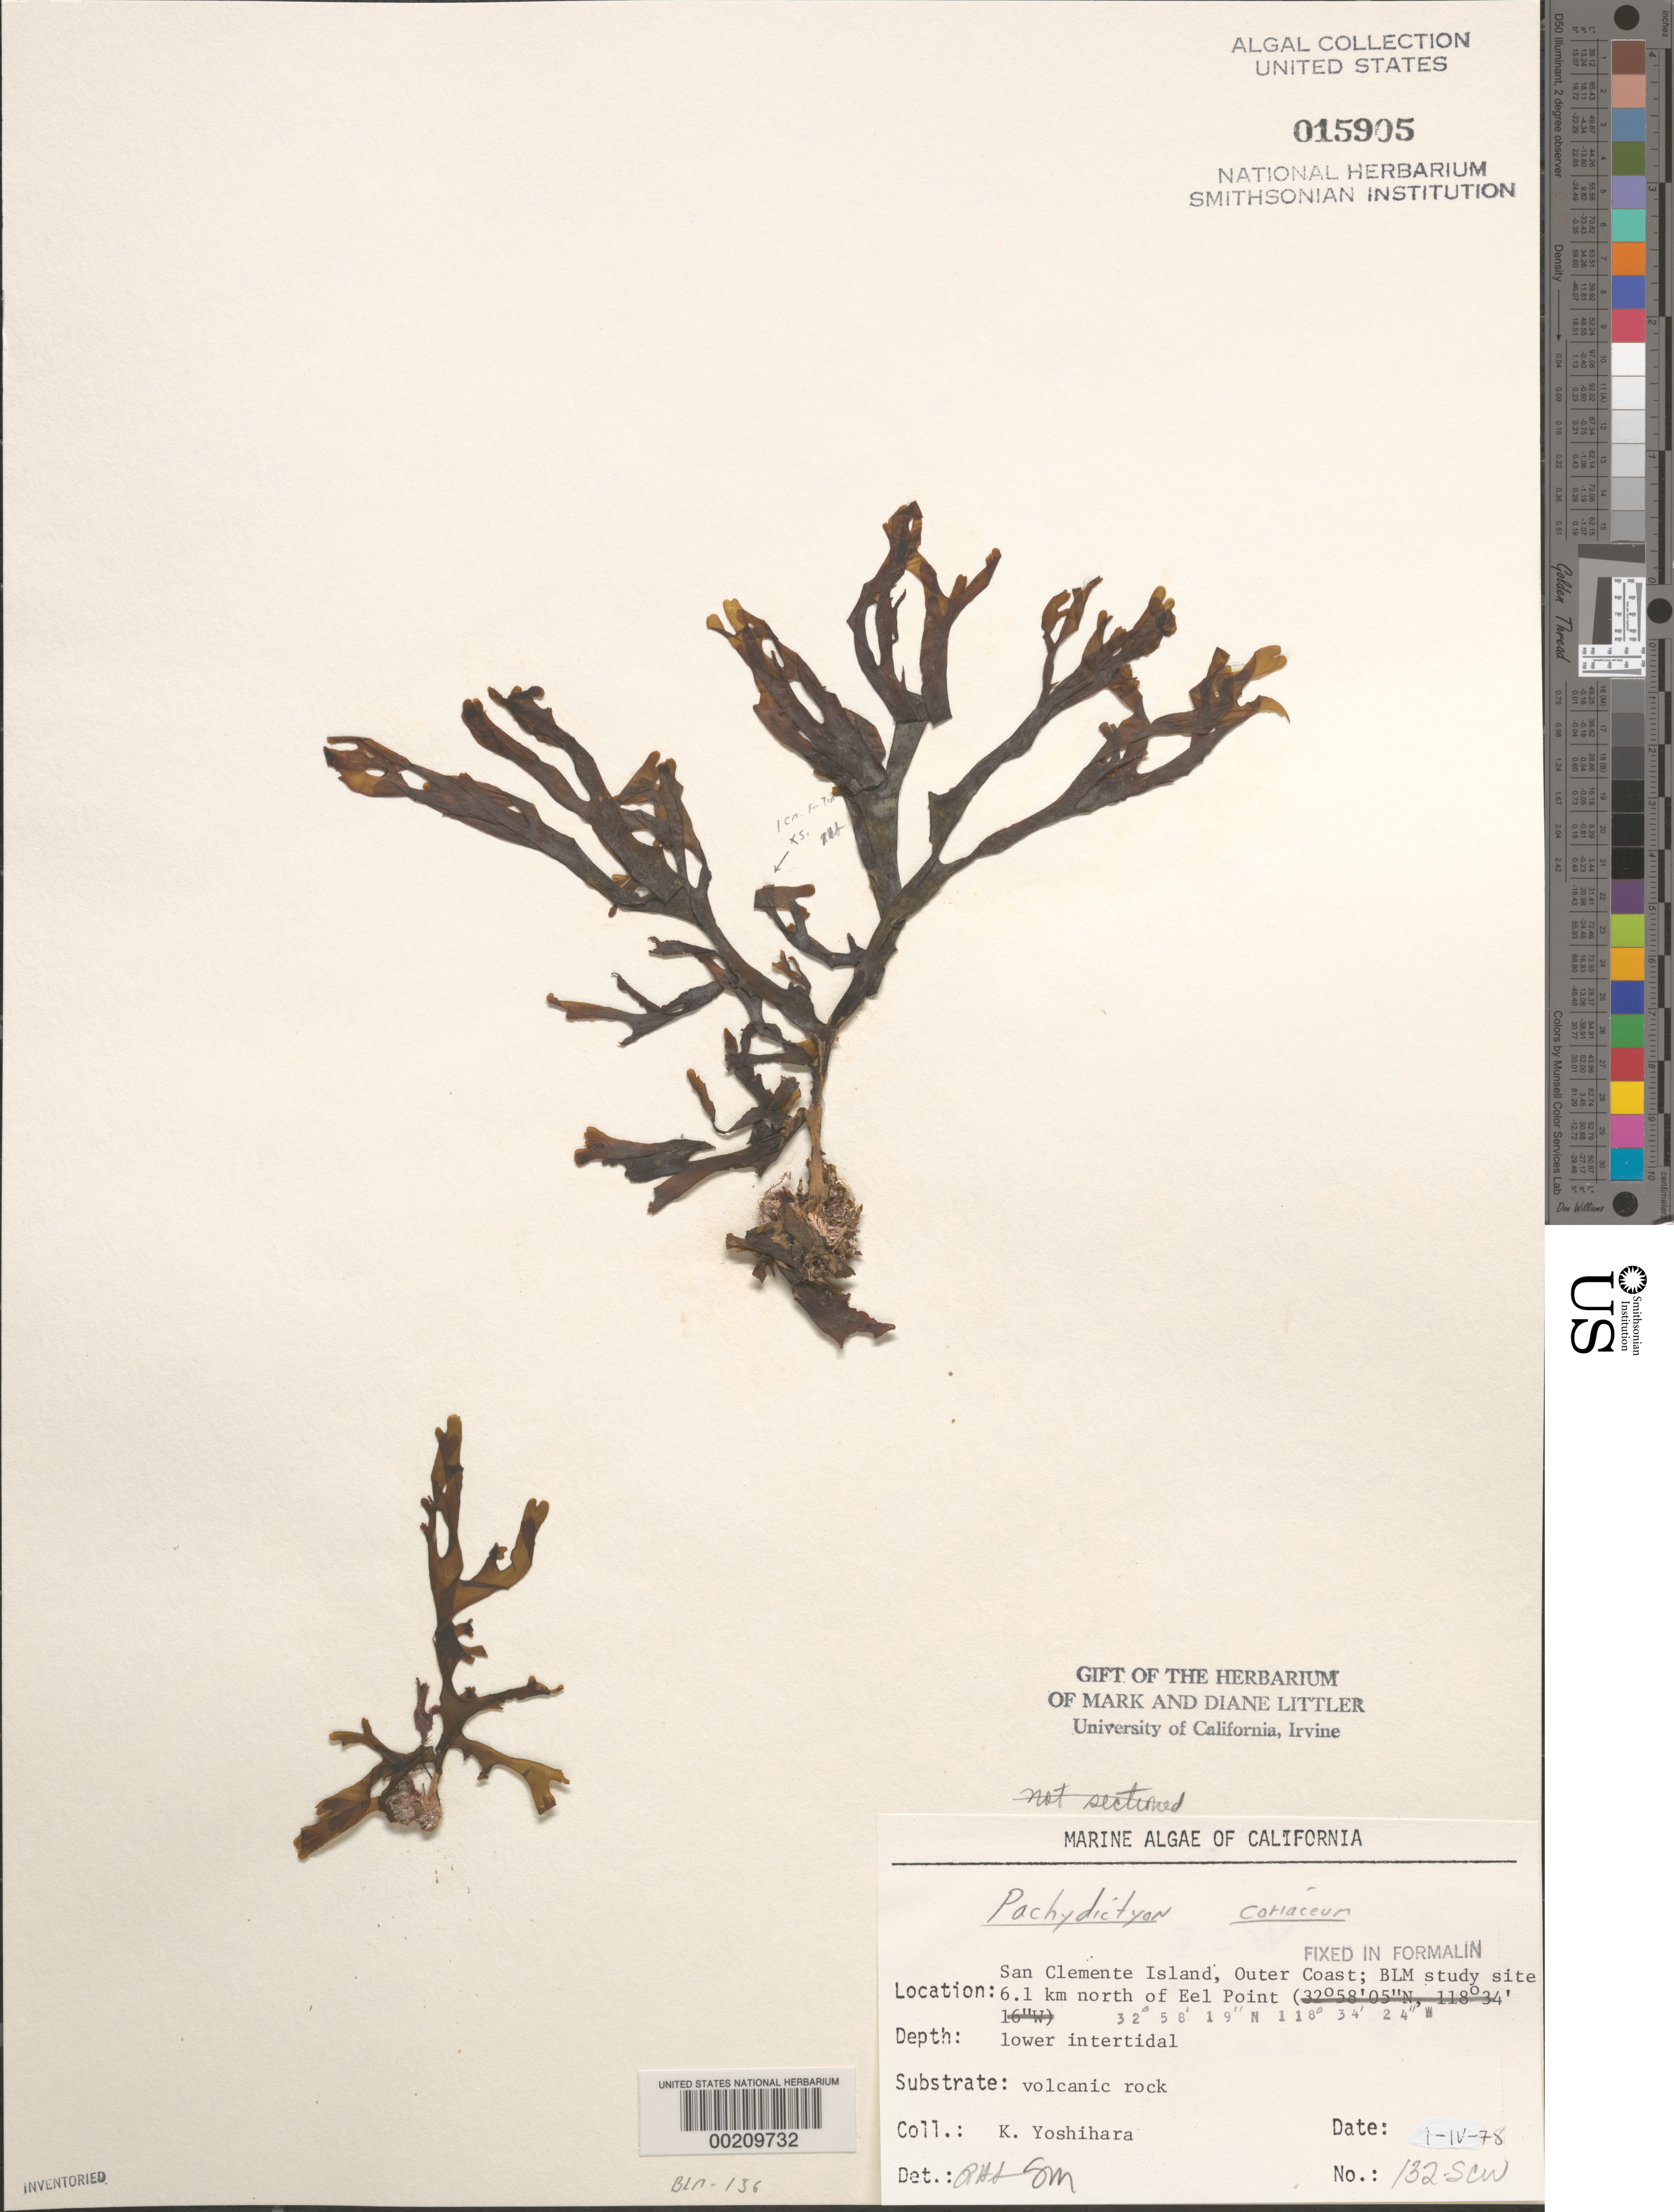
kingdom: Chromista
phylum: Ochrophyta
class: Phaeophyceae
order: Dictyotales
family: Dictyotaceae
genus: Pachydictyon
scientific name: Pachydictyon coriaceum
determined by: Sims, Robert H.; Murray, S. N.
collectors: K. Yoshihara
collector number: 132-scw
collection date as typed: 01 Apr 1978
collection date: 1978-04-01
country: United States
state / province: California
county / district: Los Angeles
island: San Clemente Island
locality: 6.1 km north of Eel Point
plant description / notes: BLM-SOCALBIGHT Rocky Intertidal Survey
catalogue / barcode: US 15905